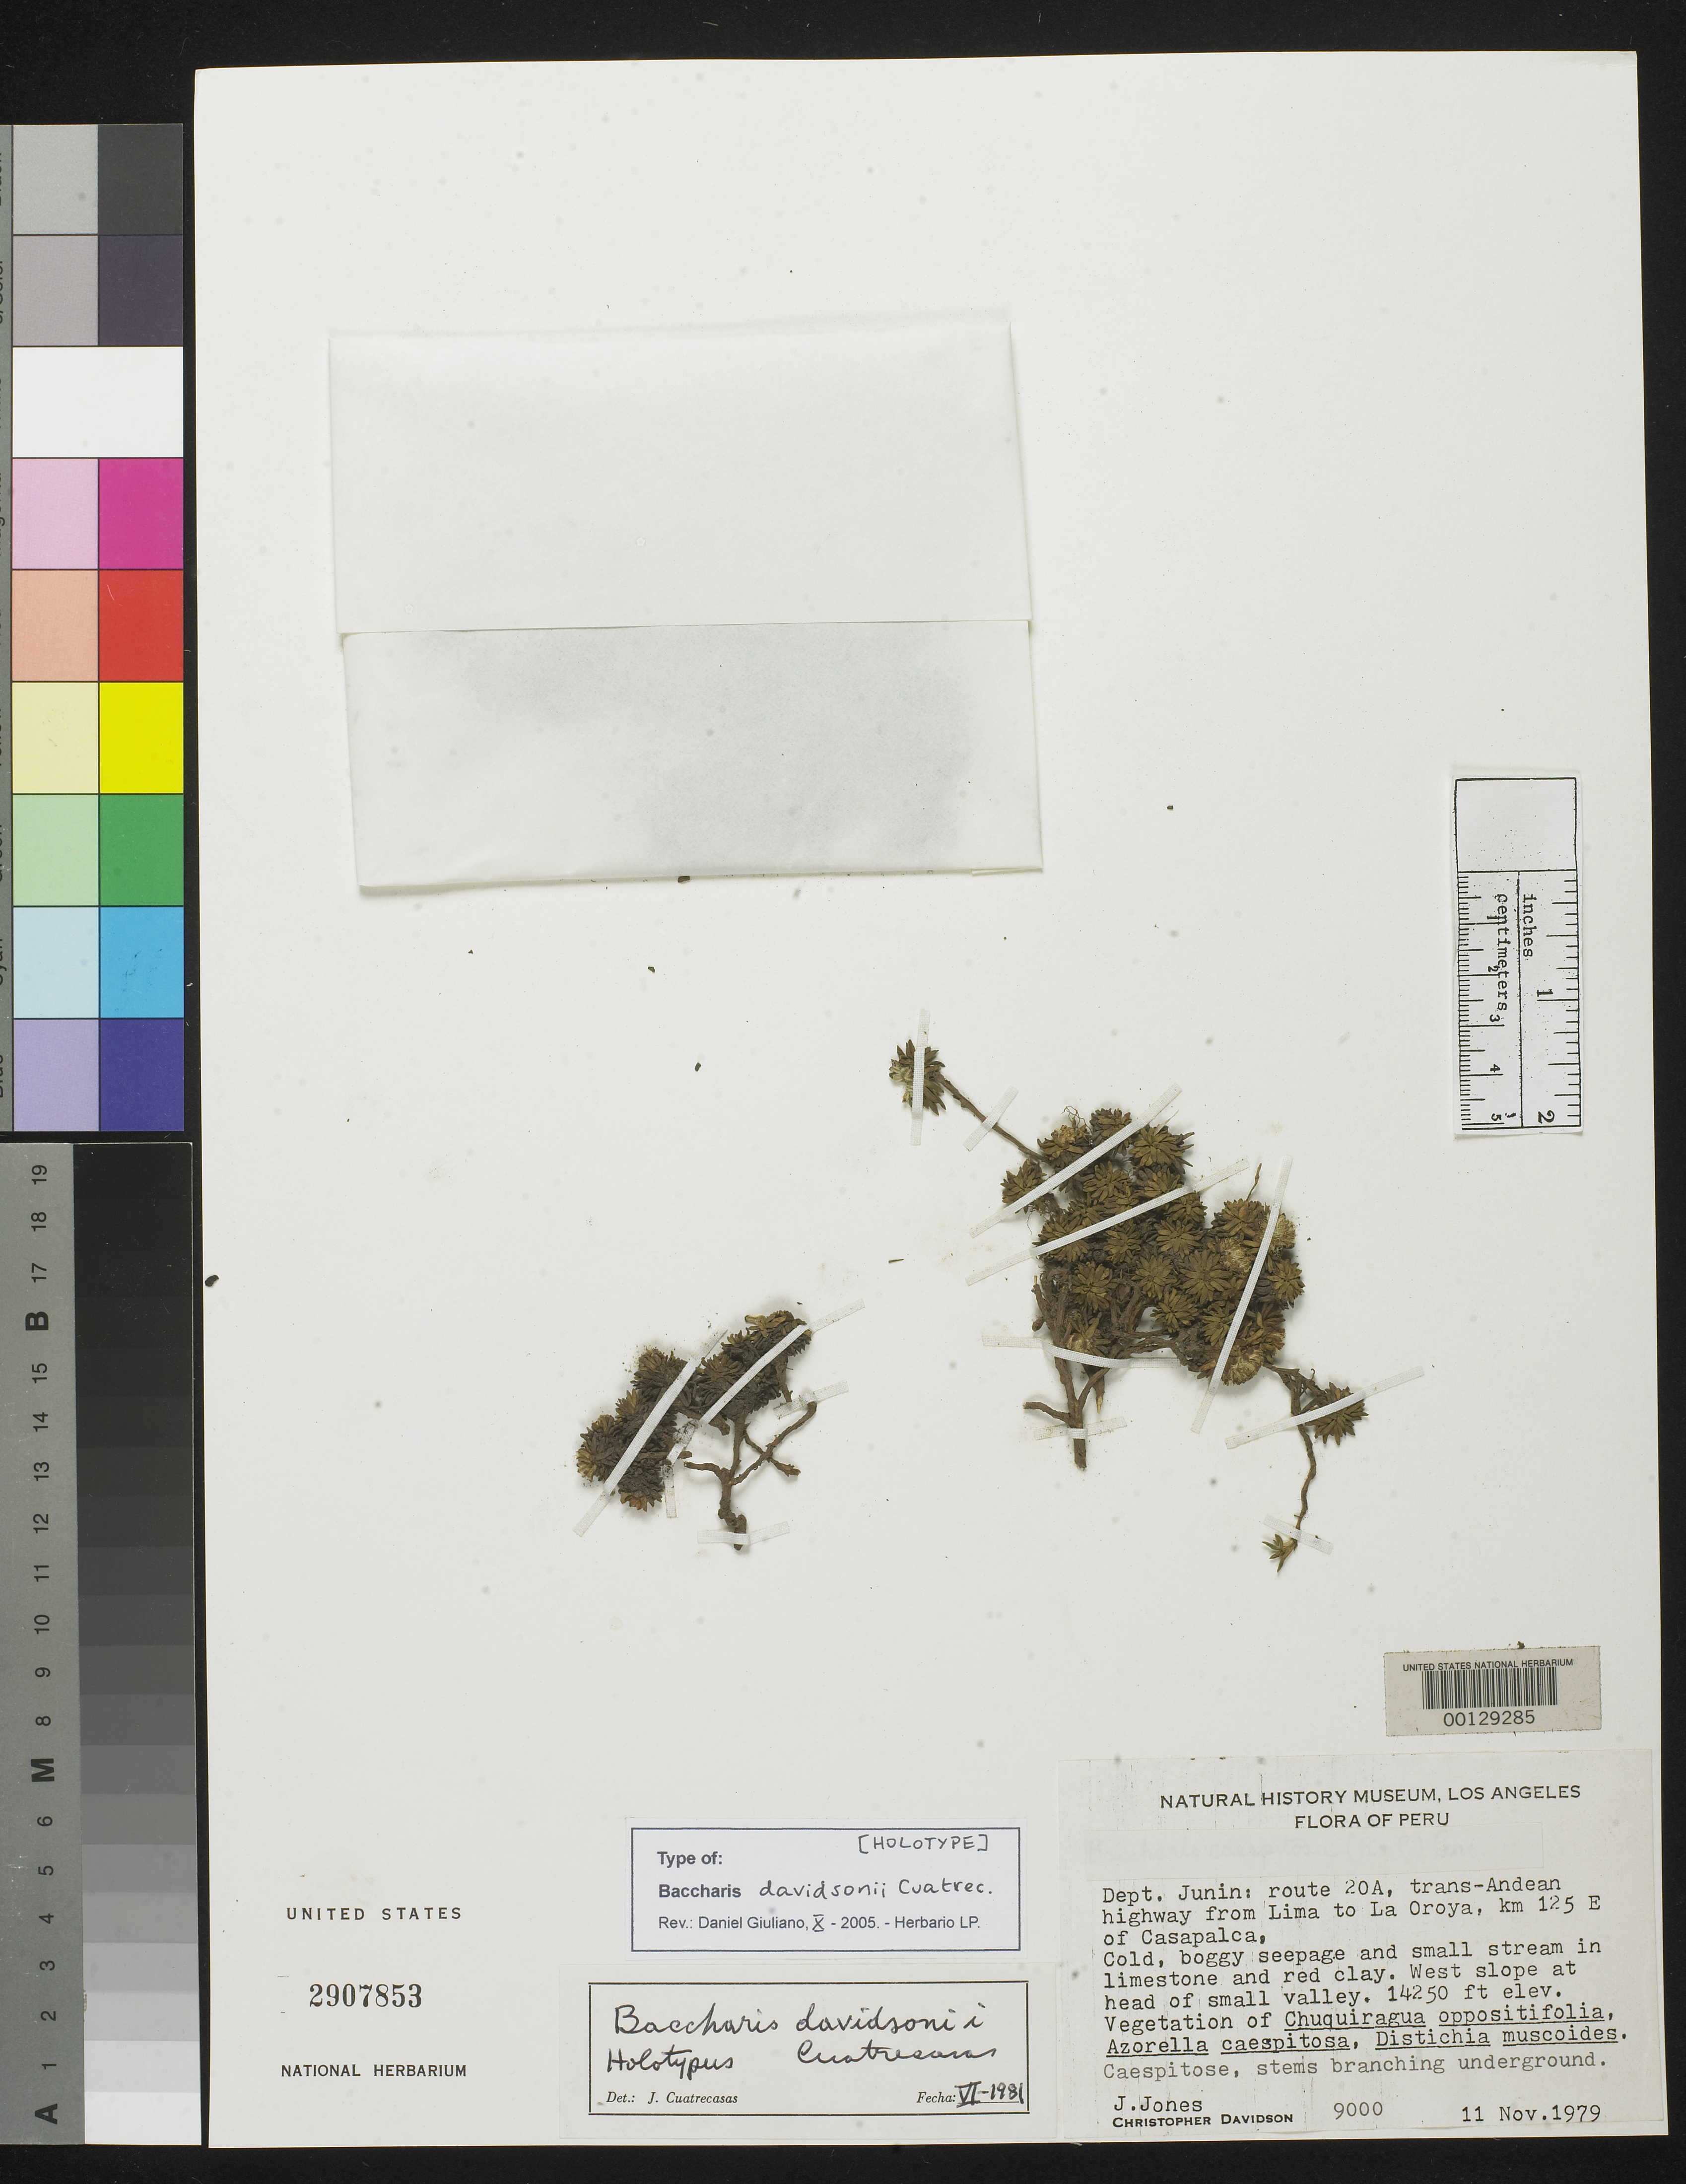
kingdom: Plantae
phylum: Tracheophyta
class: Magnoliopsida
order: Asterales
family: Asteraceae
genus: Baccharis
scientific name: Baccharis davidsonii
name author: Cuatrec.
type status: Holotype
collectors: C. Davidson & J. Jones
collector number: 9000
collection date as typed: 11 Nov 1979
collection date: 1979-11-11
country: Peru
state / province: Junín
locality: Rt. 20a, Trans-Andean Highway from Lima to La Oroya.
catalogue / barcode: US 2907853